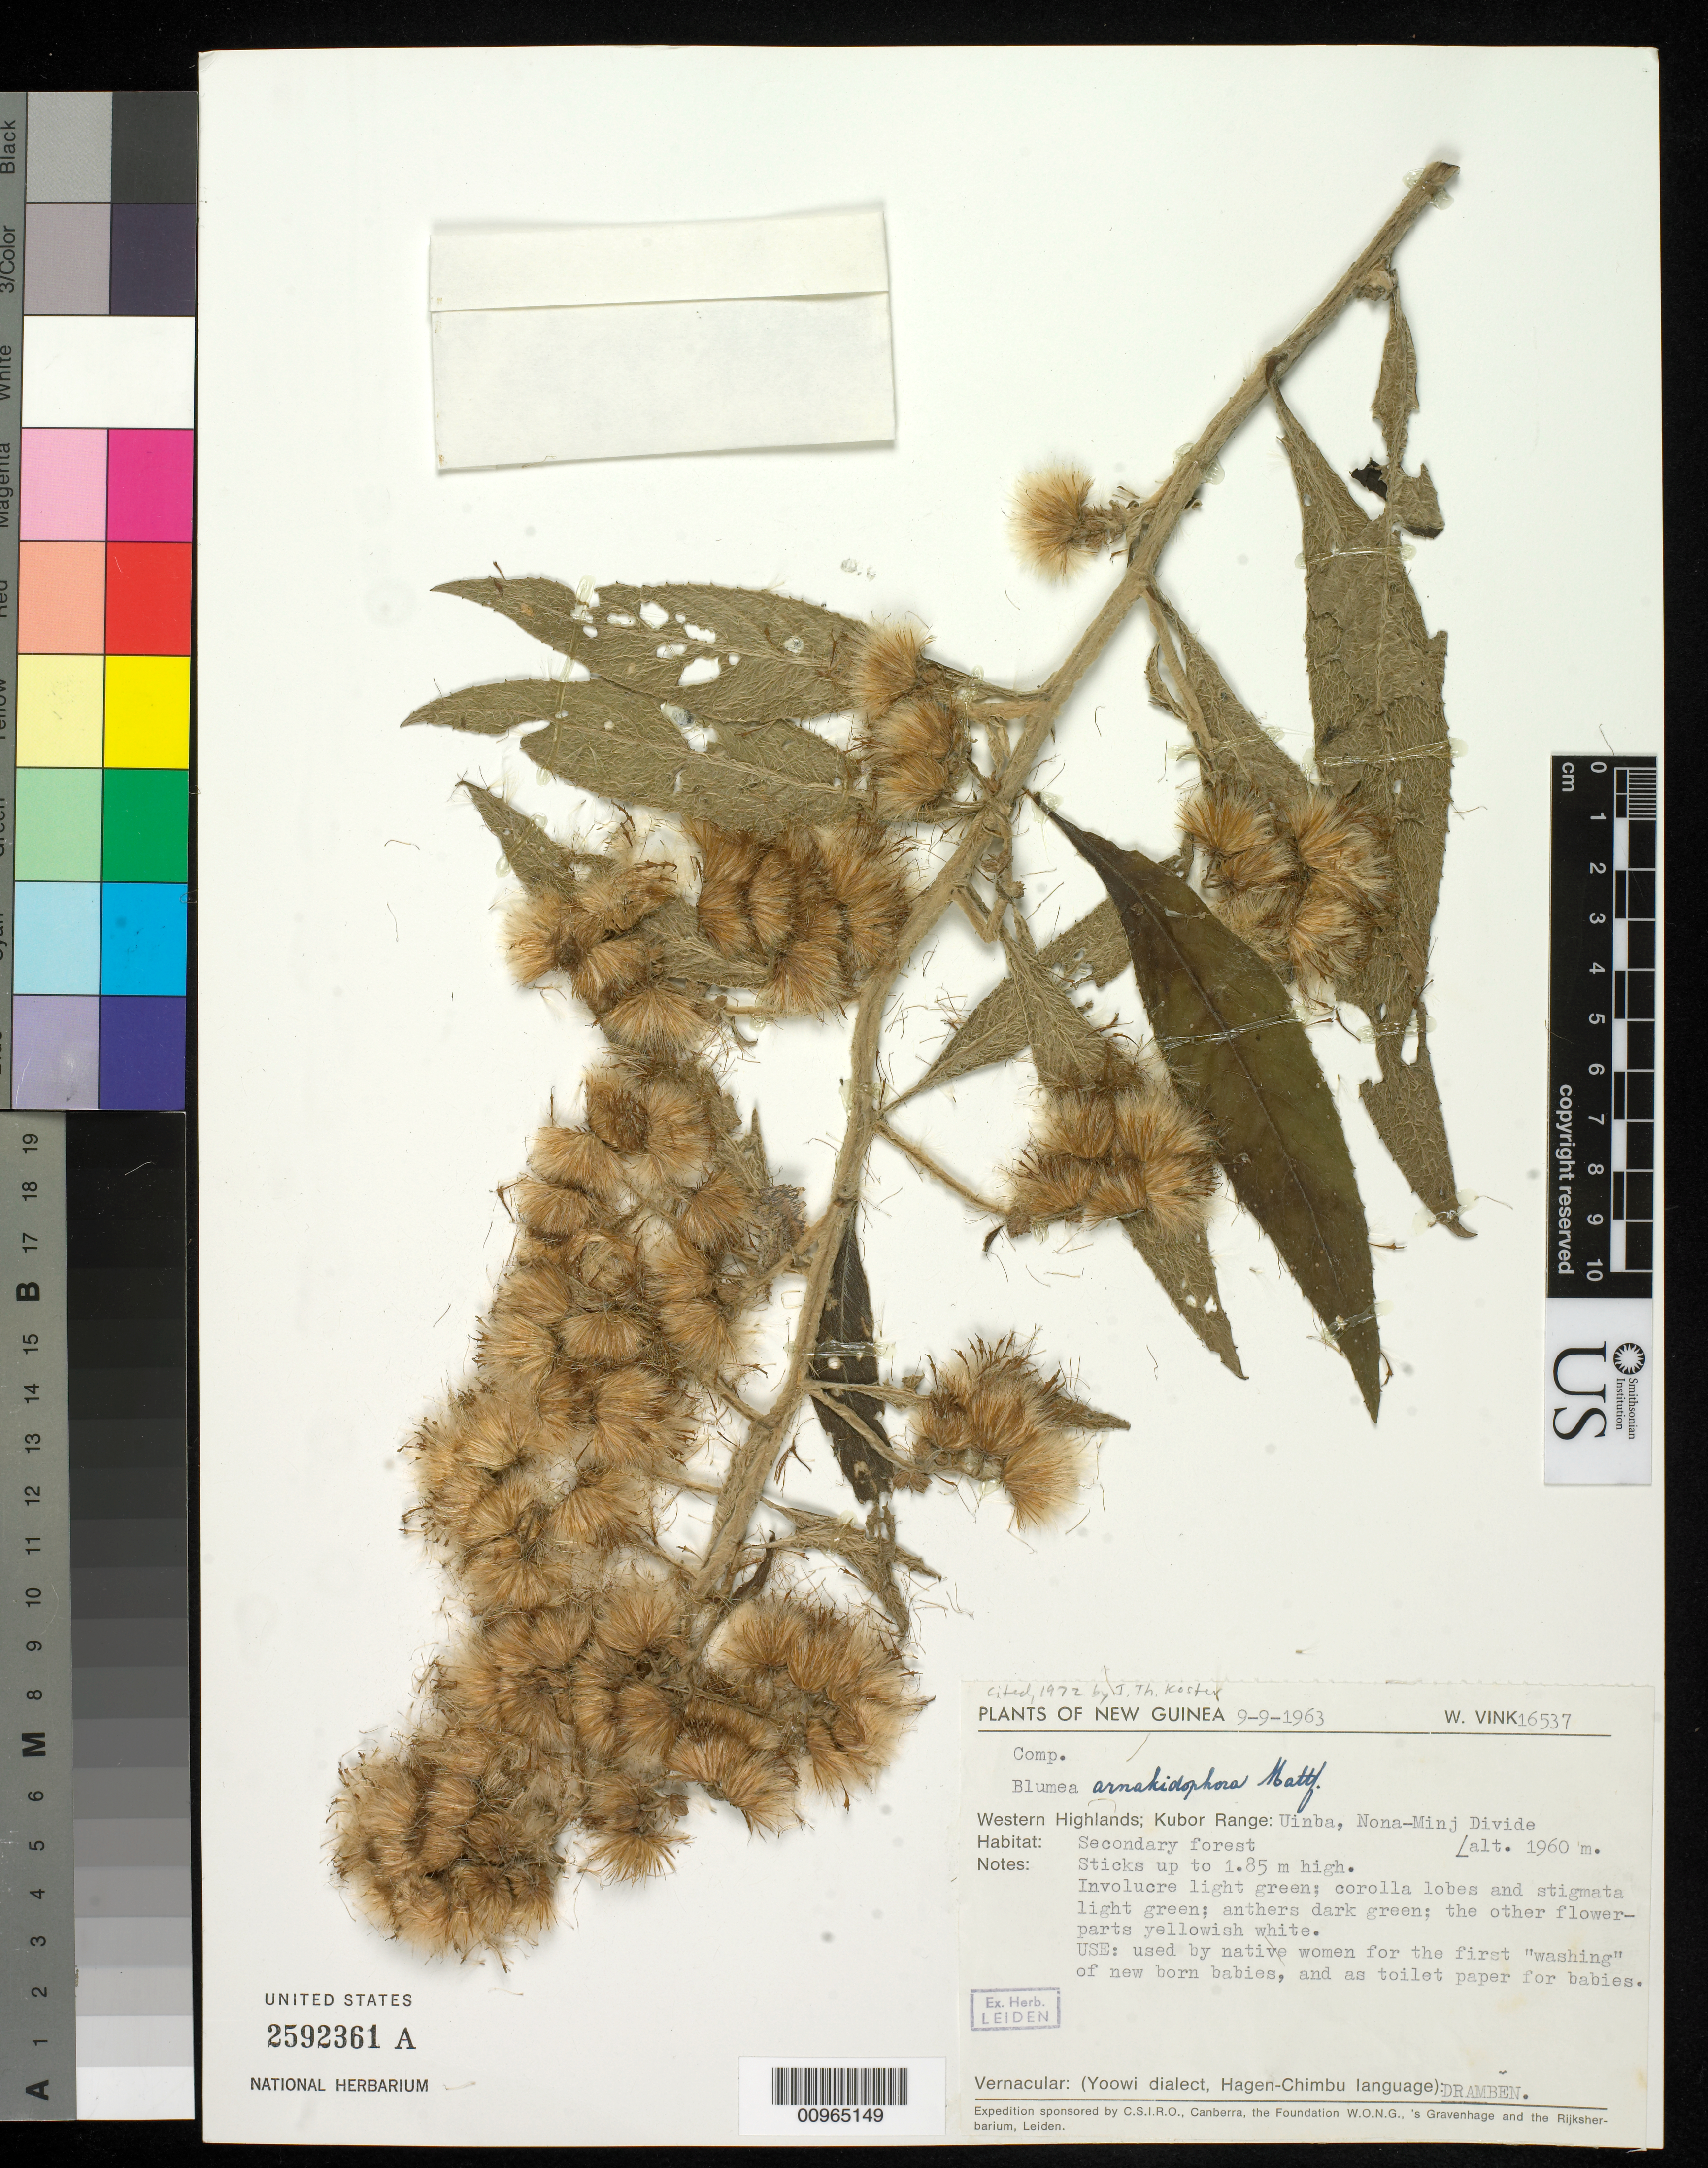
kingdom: Plantae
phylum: Tracheophyta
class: Magnoliopsida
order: Asterales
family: Asteraceae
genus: Blumea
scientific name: Blumea arnakidophora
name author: Mattf.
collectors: W. Vink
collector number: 16537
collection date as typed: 09 Sep 1963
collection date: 1963-09-09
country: Papua New Guinea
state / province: Western Highlands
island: New Guinea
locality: Kubor Range: Uinba, Nona-Minj Divide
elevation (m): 1960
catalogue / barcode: US 2592361